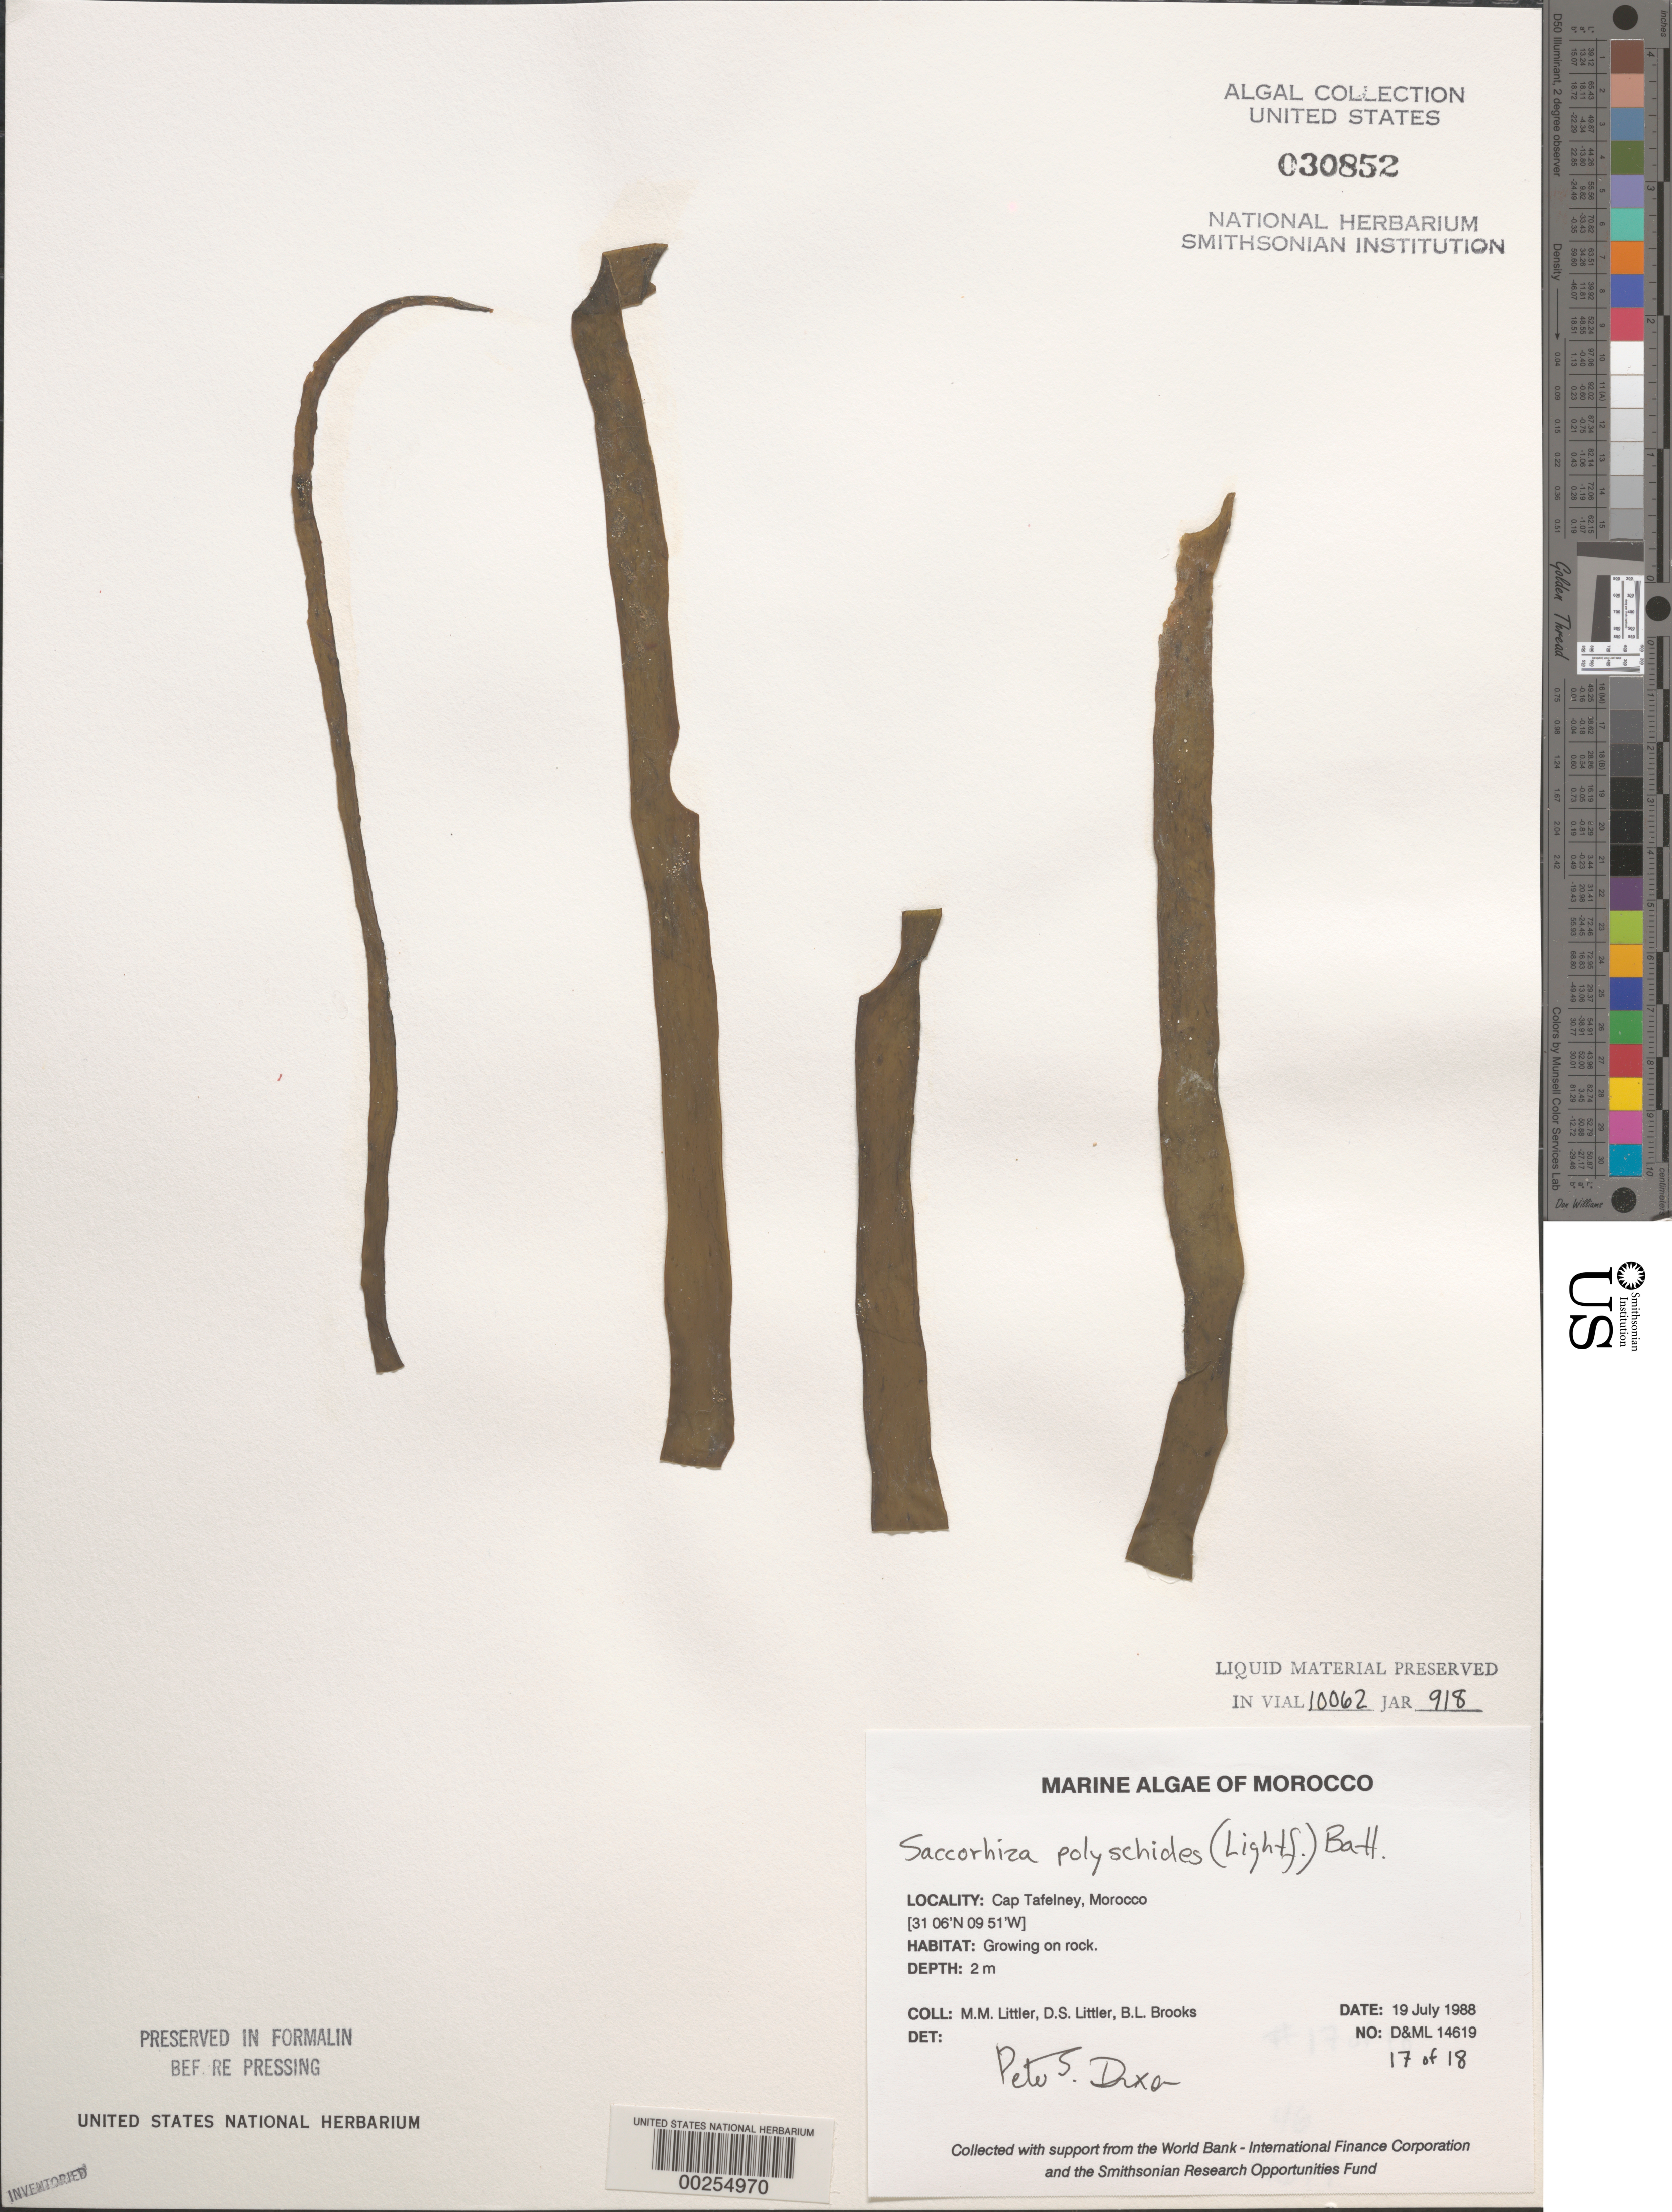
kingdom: Chromista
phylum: Foraminifera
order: Astrorhizida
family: Hyperamminidae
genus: Saccorhiza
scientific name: Saccorhiza polyschides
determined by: Dixon, P. S.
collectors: M. M. Littler, D. S. Littler & B. Brooks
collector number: D&ML 14619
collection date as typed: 19 Jul 1988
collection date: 1988-07-19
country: Morocco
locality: Cap Tafelney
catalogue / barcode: US 30852